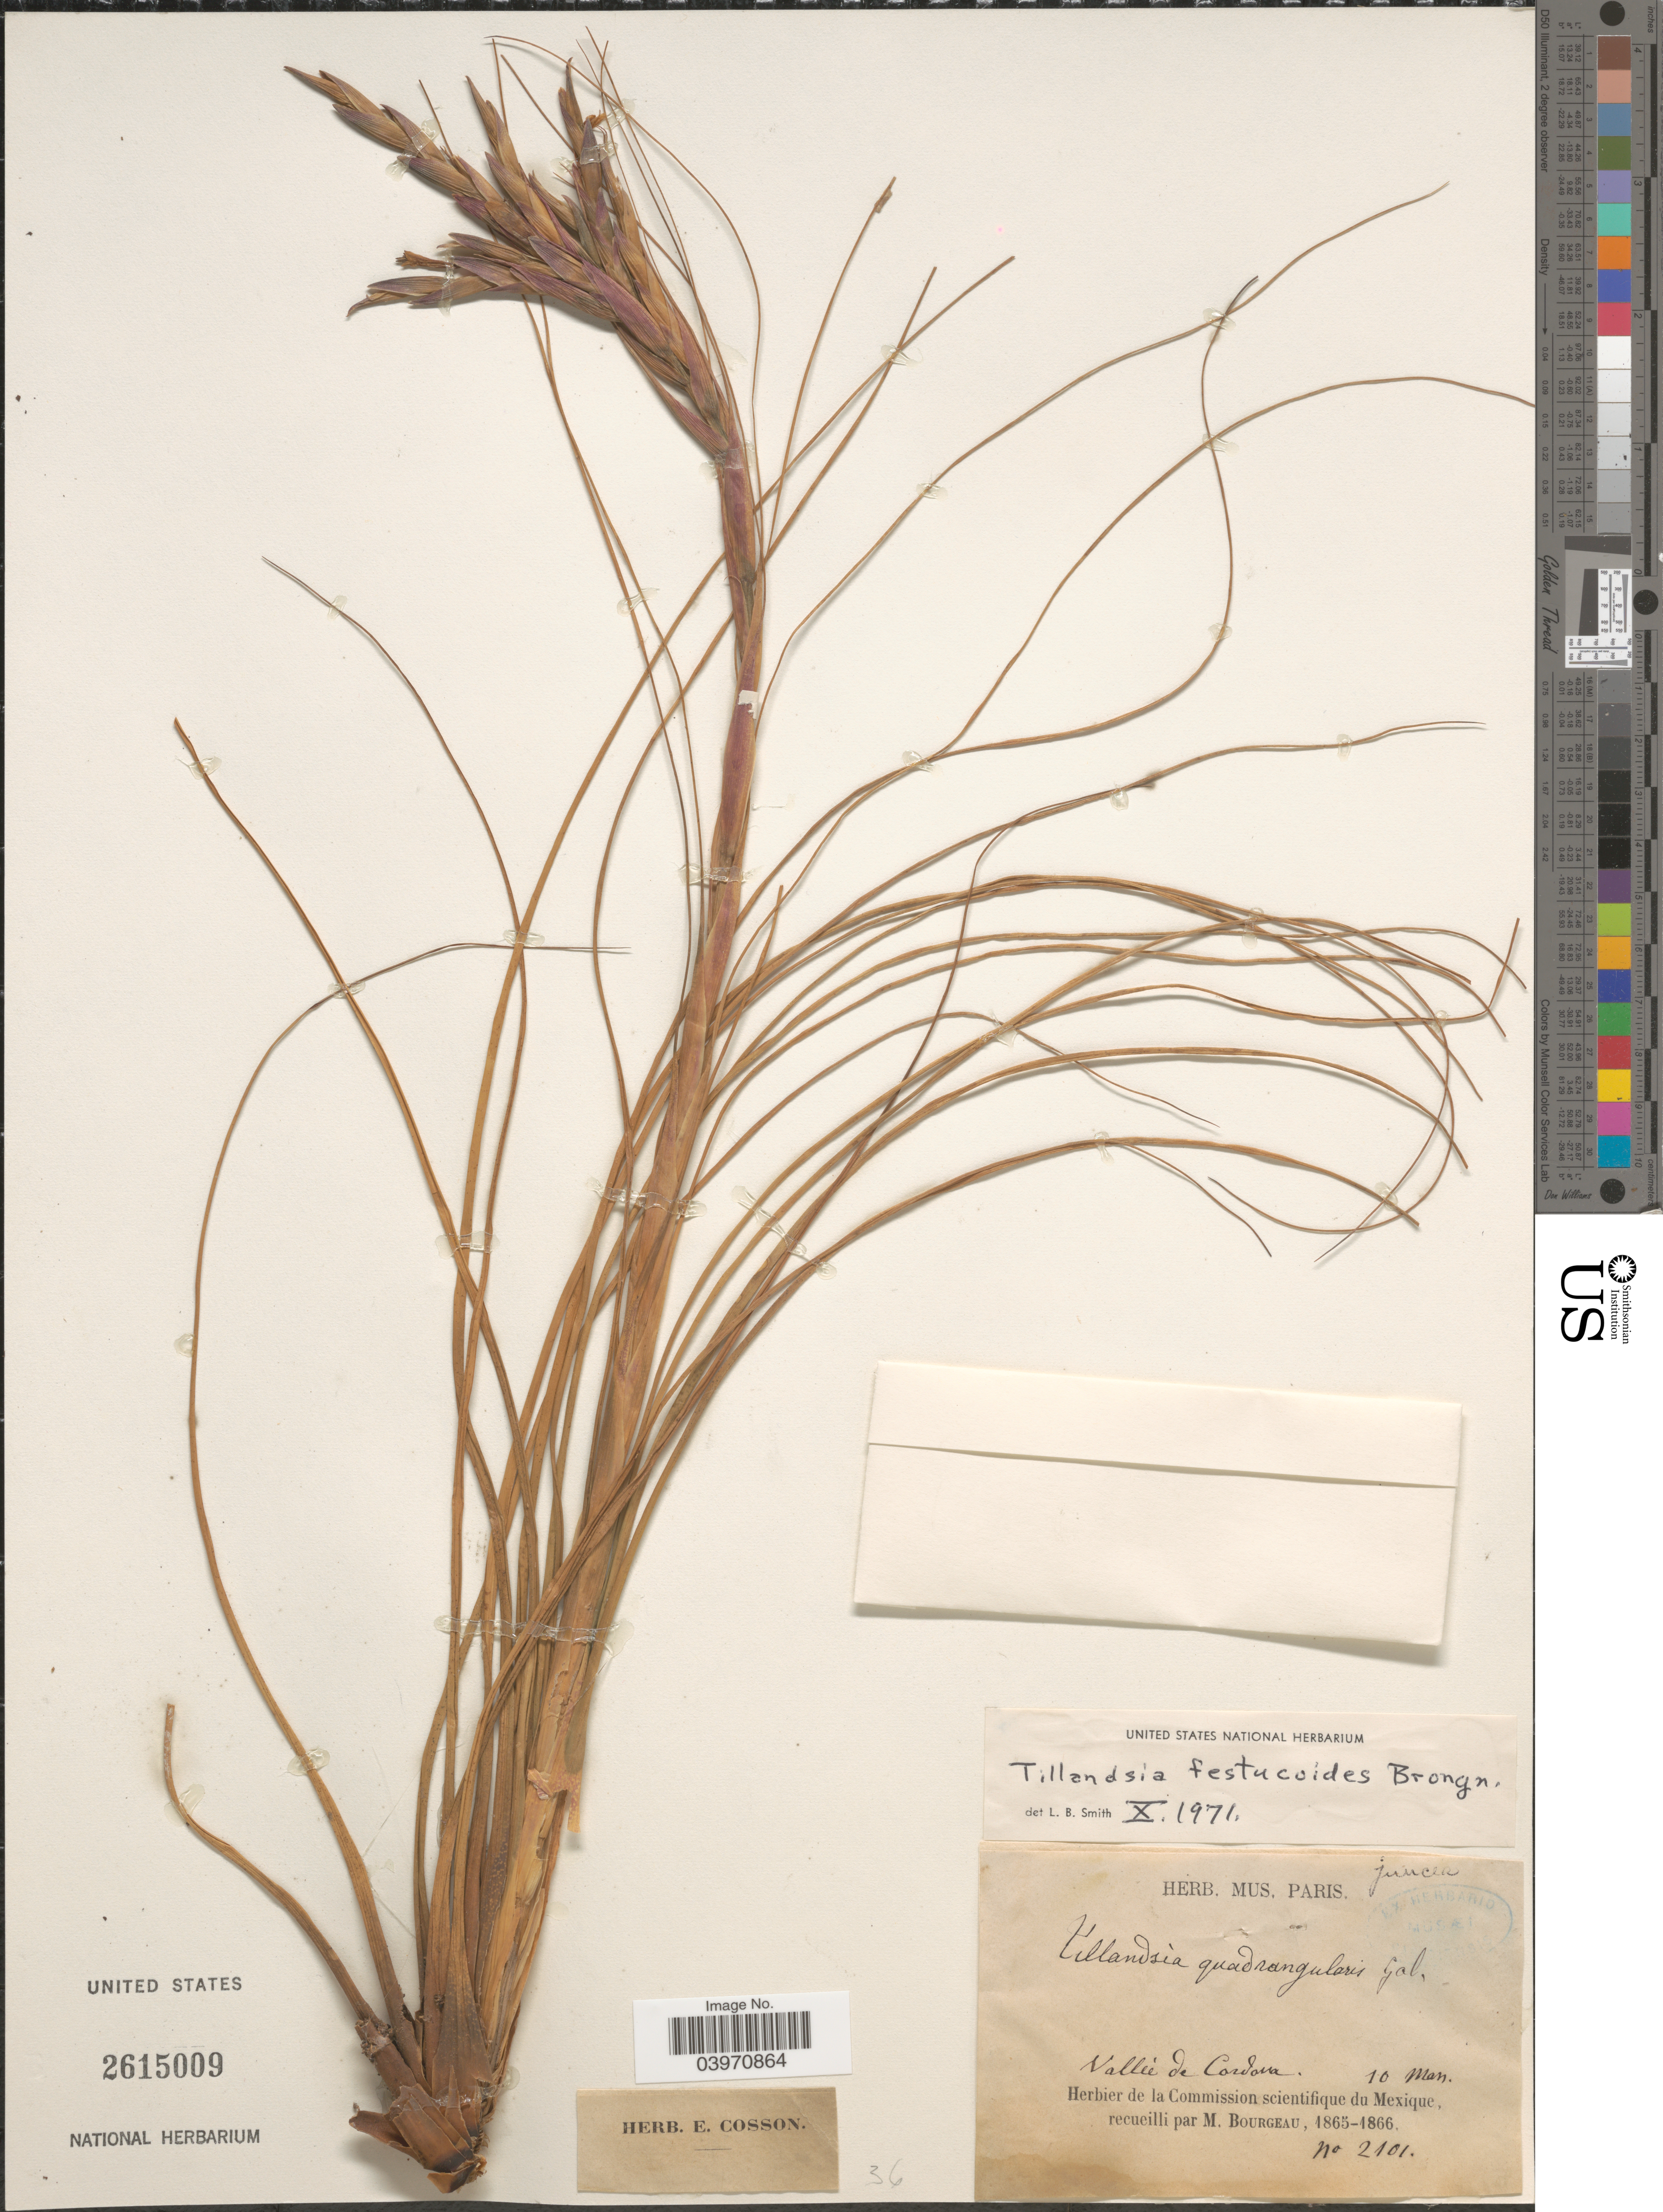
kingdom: Plantae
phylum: Tracheophyta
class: Liliopsida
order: Poales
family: Bromeliaceae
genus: Tillandsia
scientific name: Tillandsia festucoides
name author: Brongn. ex Mez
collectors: M. Bourgeau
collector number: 2101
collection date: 1865-03-10/1866-03-10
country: Mexico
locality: Vallée de Cordova.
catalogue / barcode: US 2615009